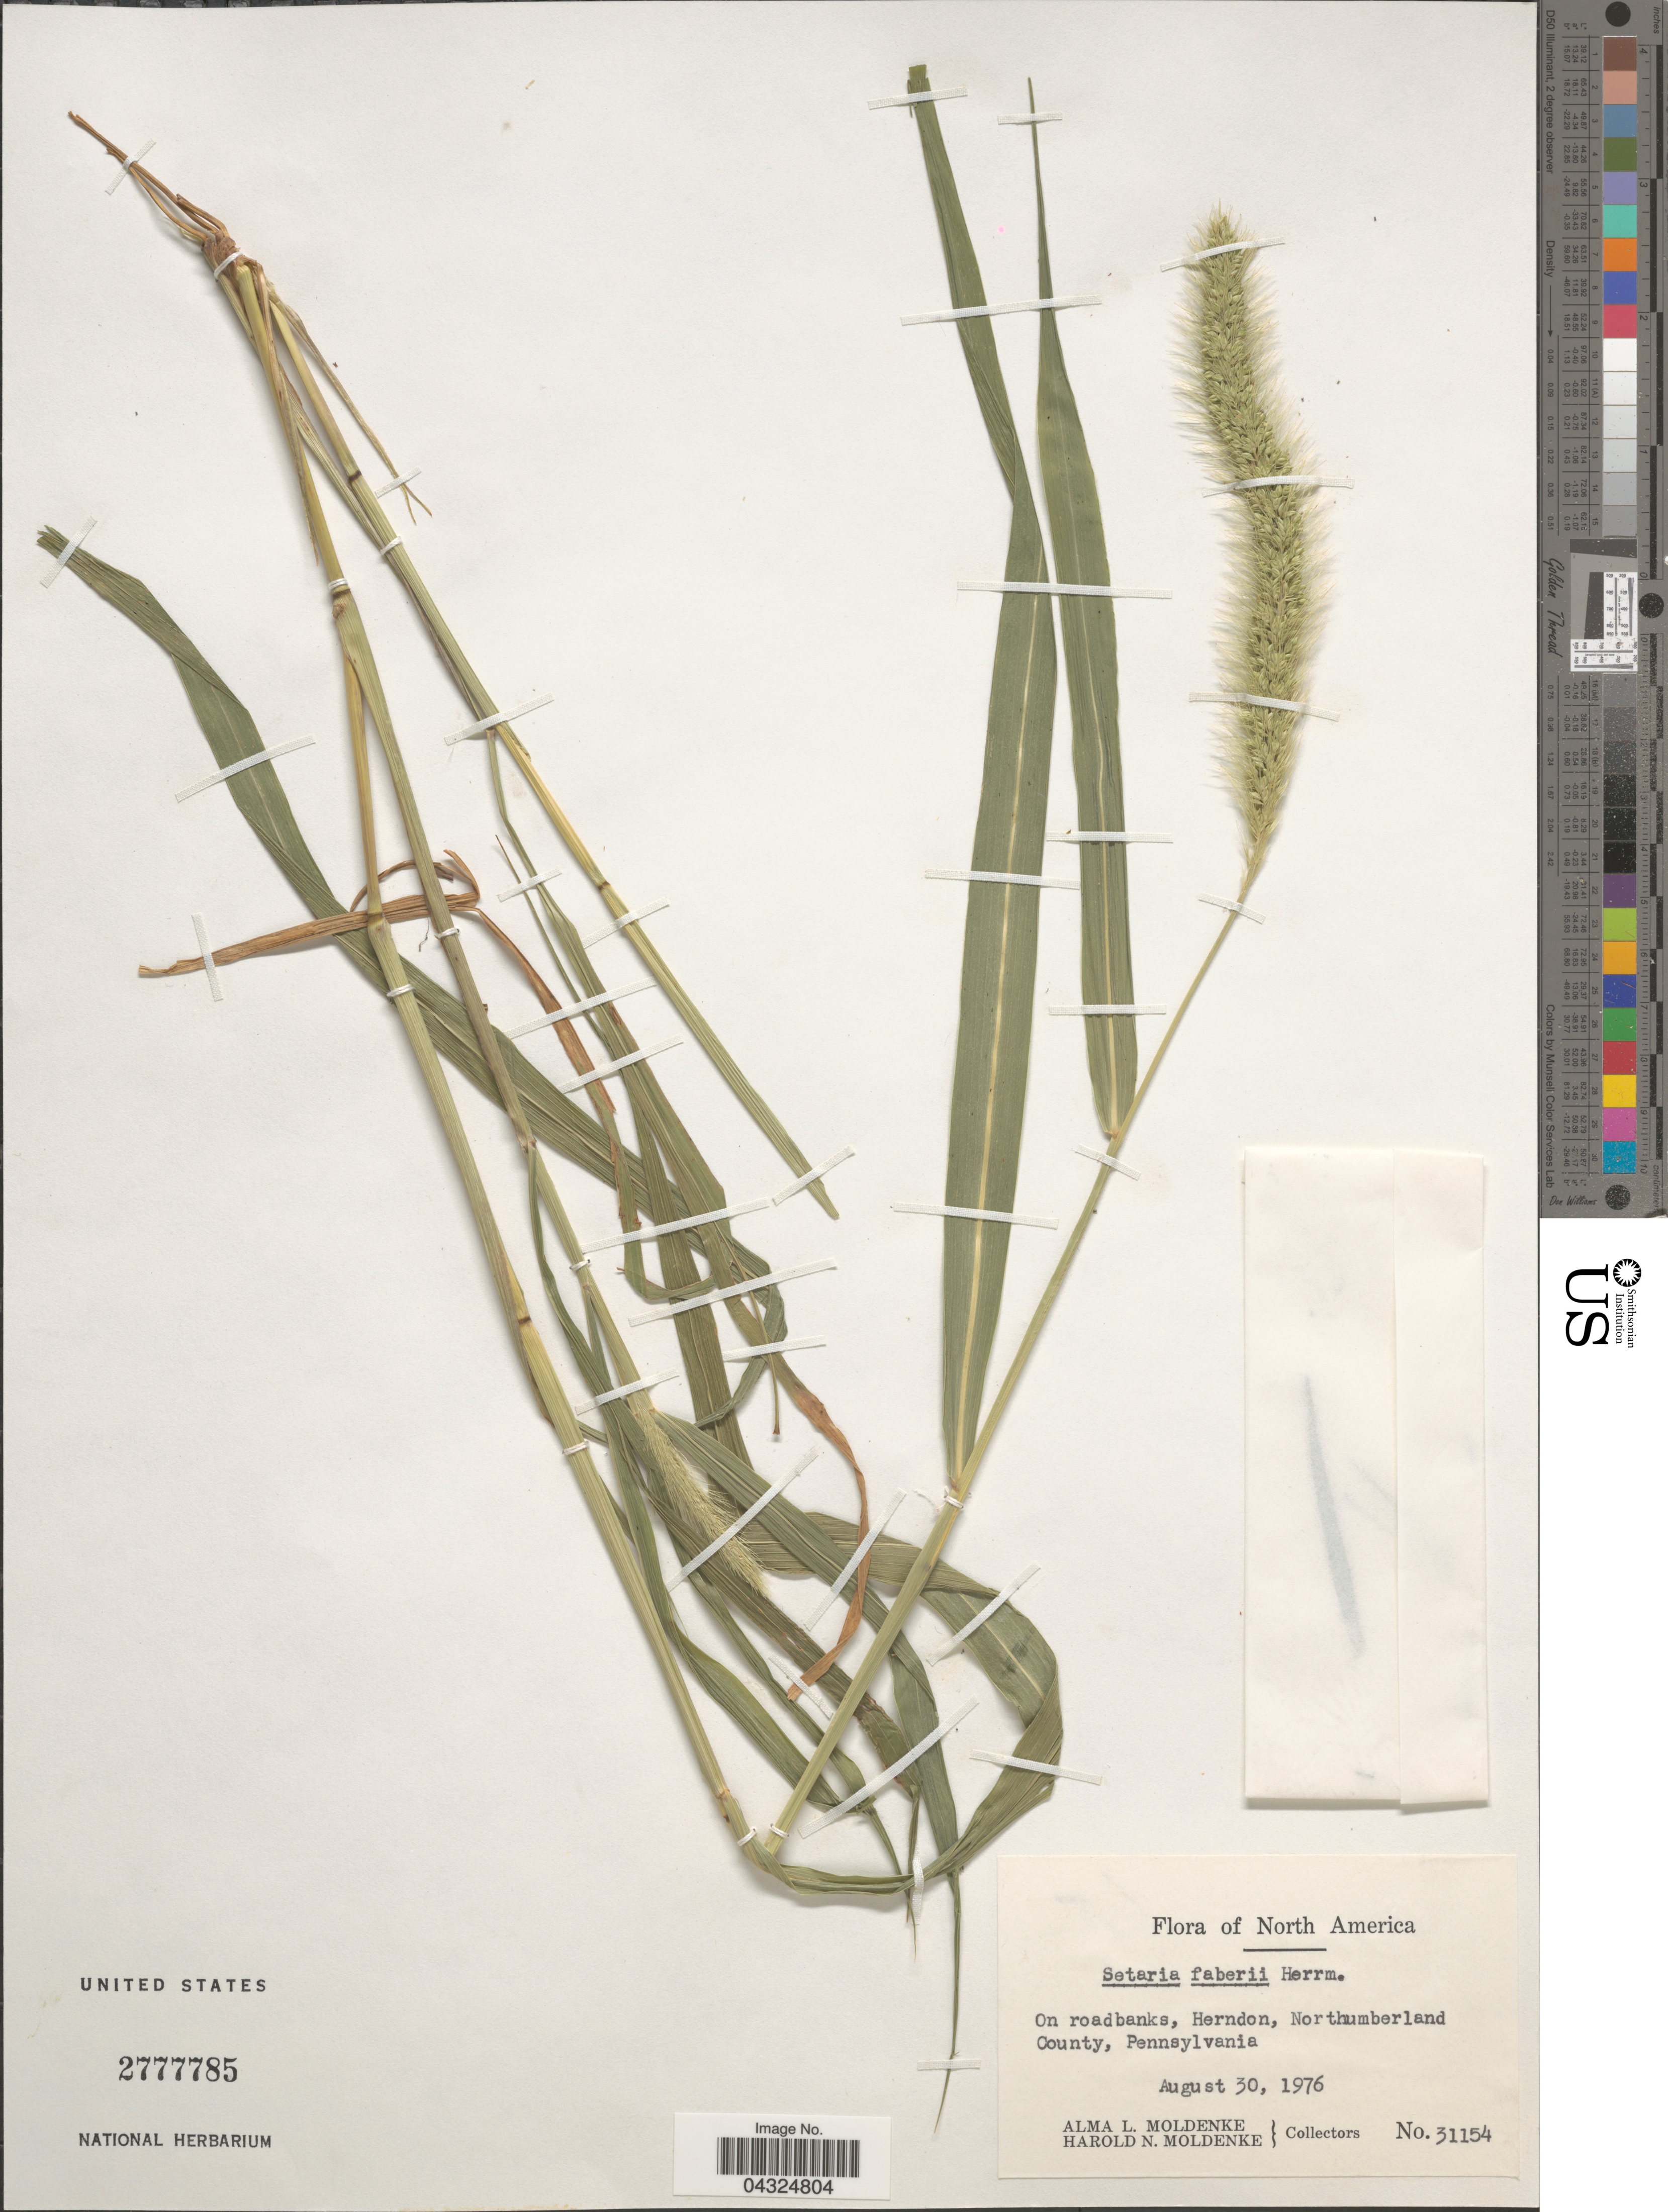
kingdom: Plantae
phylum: Tracheophyta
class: Liliopsida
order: Poales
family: Poaceae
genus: Setaria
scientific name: Setaria faberi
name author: R.A.W. Herrm.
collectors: A. L. Moldenke & H. N. Moldenke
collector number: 31154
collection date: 1976-08-30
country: United States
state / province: Pennsylvania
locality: On roadbanks, Herndon, Northumberland County.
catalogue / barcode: US 2777785